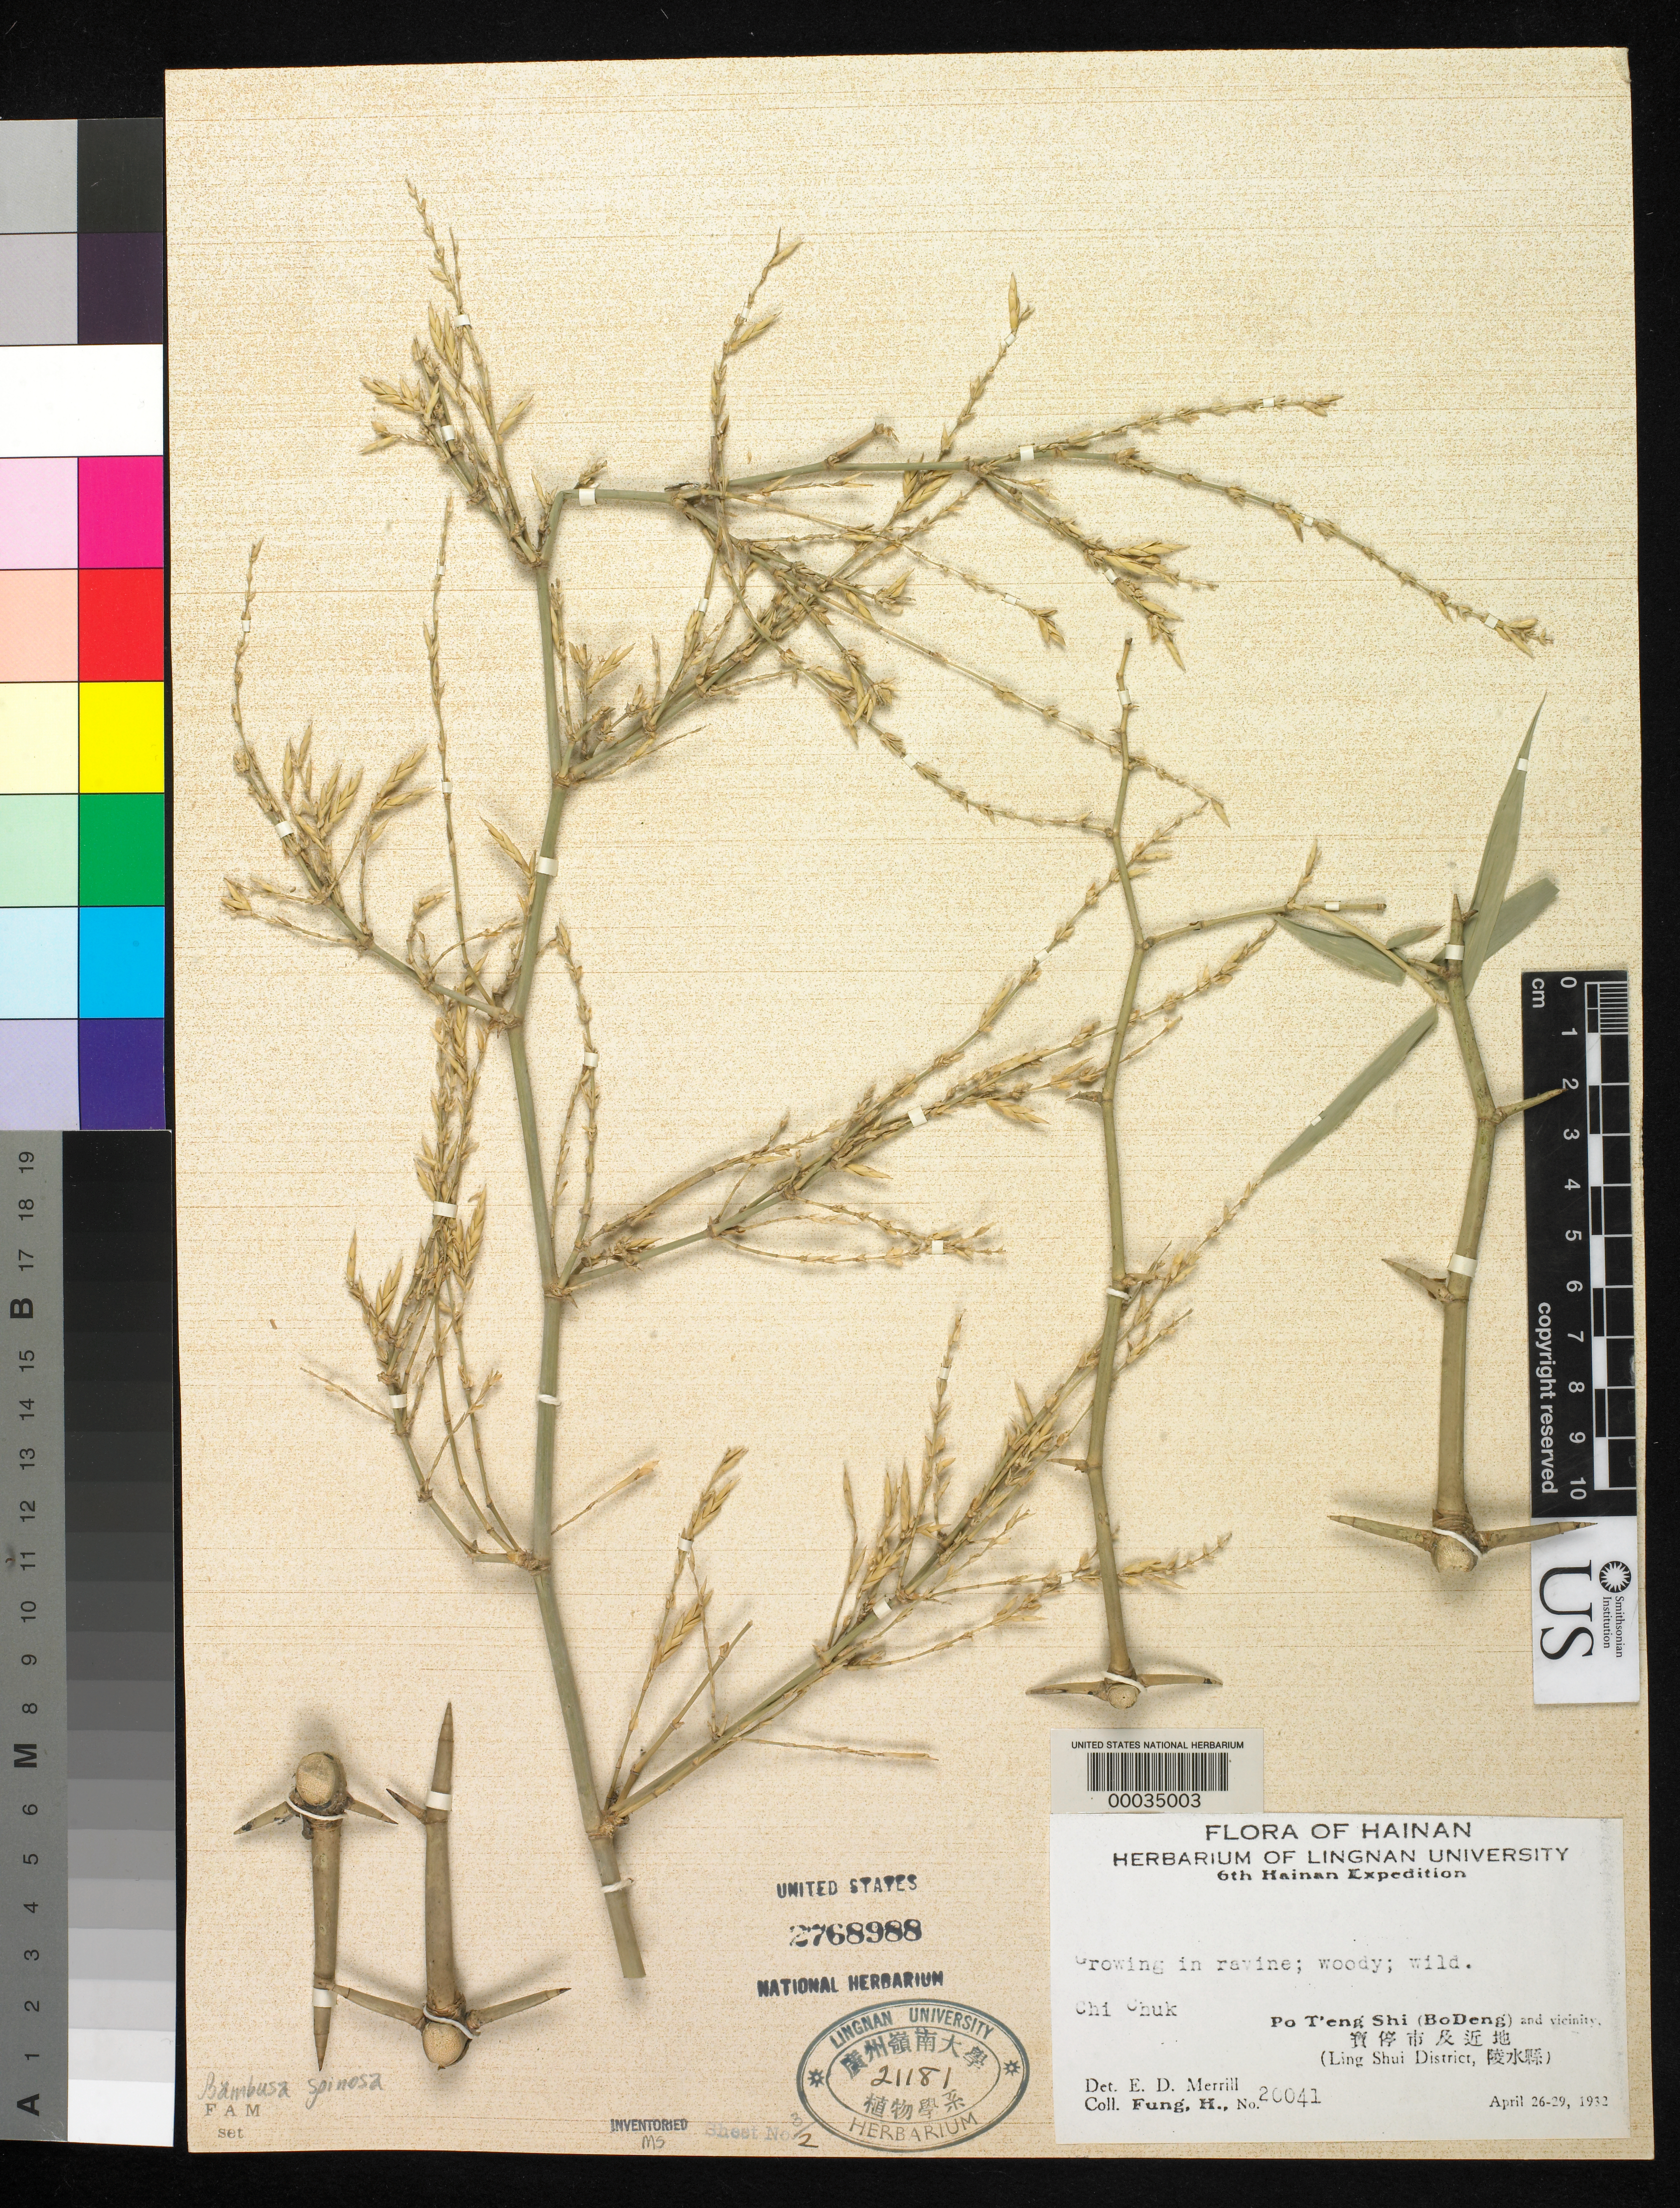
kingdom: Plantae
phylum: Tracheophyta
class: Liliopsida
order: Poales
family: Poaceae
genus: Bambusa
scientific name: Bambusa spinosa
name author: Roxb.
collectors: H. L. Fung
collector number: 20041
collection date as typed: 26 Apr 1932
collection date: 1932-04-26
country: China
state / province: Hainan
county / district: Ling Shui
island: Hainan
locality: Po T'eng Shi, Bo Deng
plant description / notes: Lingnan Univ. # 21181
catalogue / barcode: US 2768988